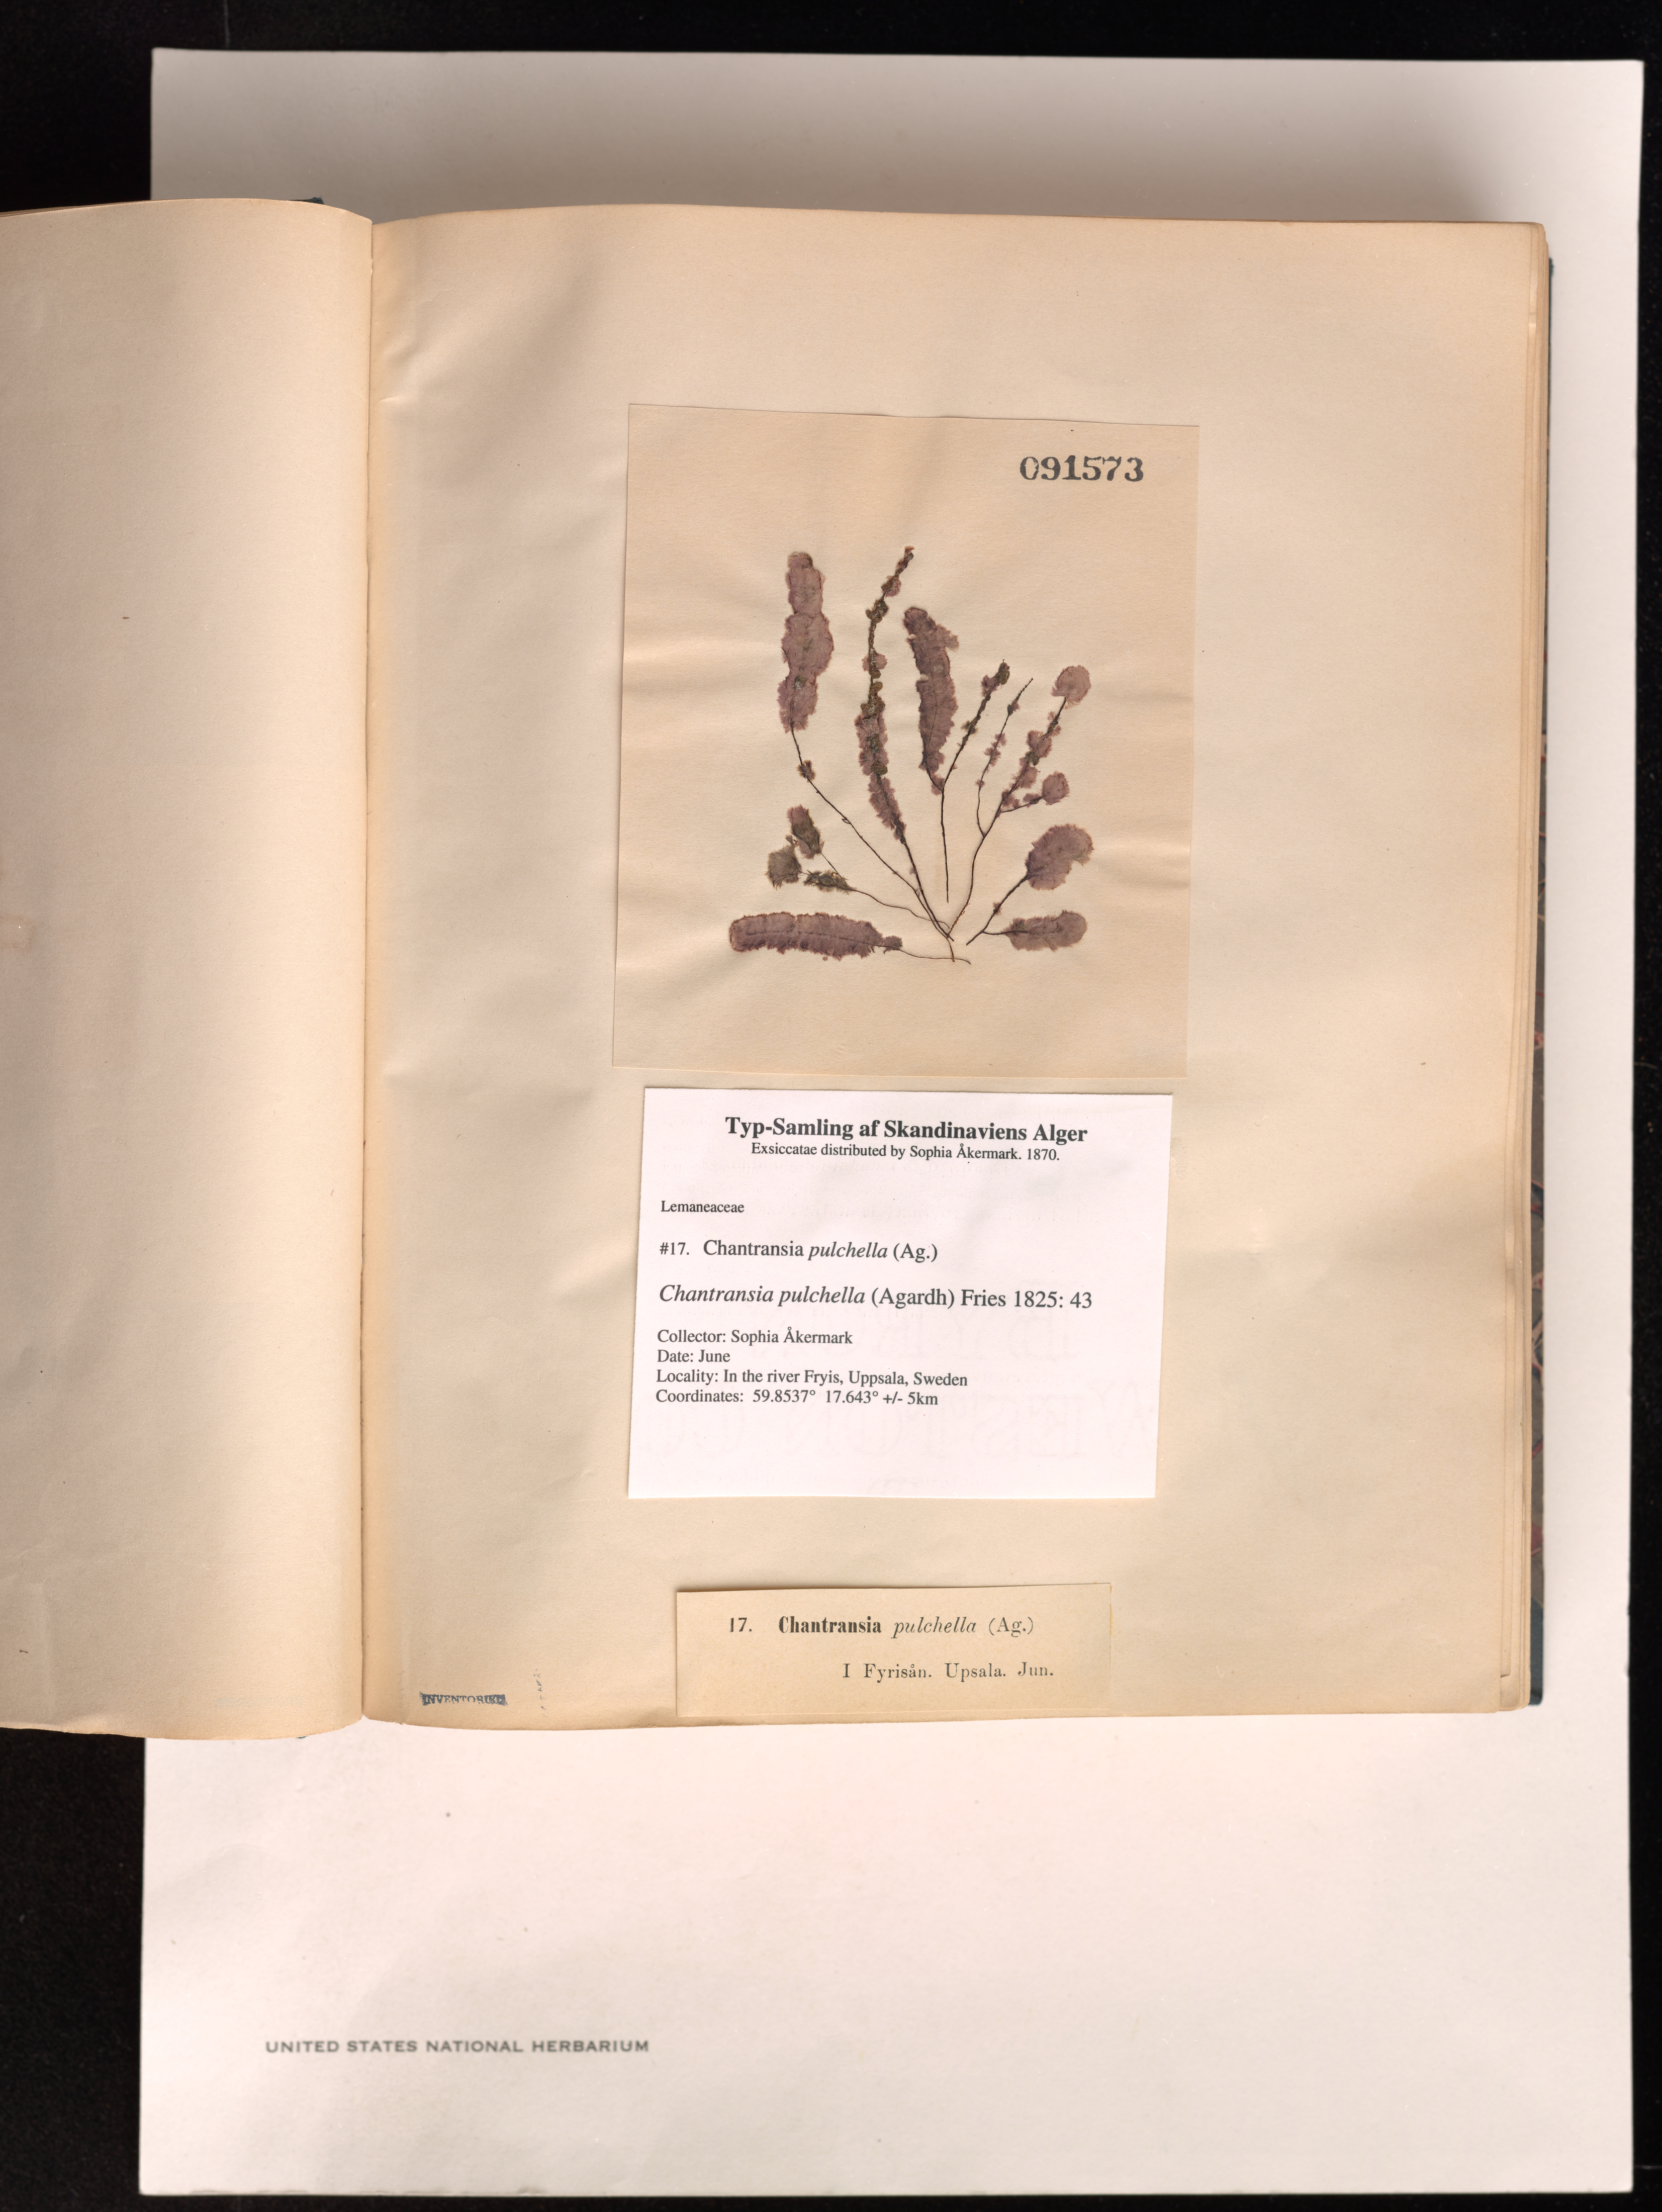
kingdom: Plantae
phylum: Rhodophyta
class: Florideophyceae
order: Batrachospermales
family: Lemaneaceae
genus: Chantransia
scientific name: Chantransia pulchella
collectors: S. Akermark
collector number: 17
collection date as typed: Jun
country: Sweden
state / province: Uppsala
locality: Fyrisan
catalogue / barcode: US 91573